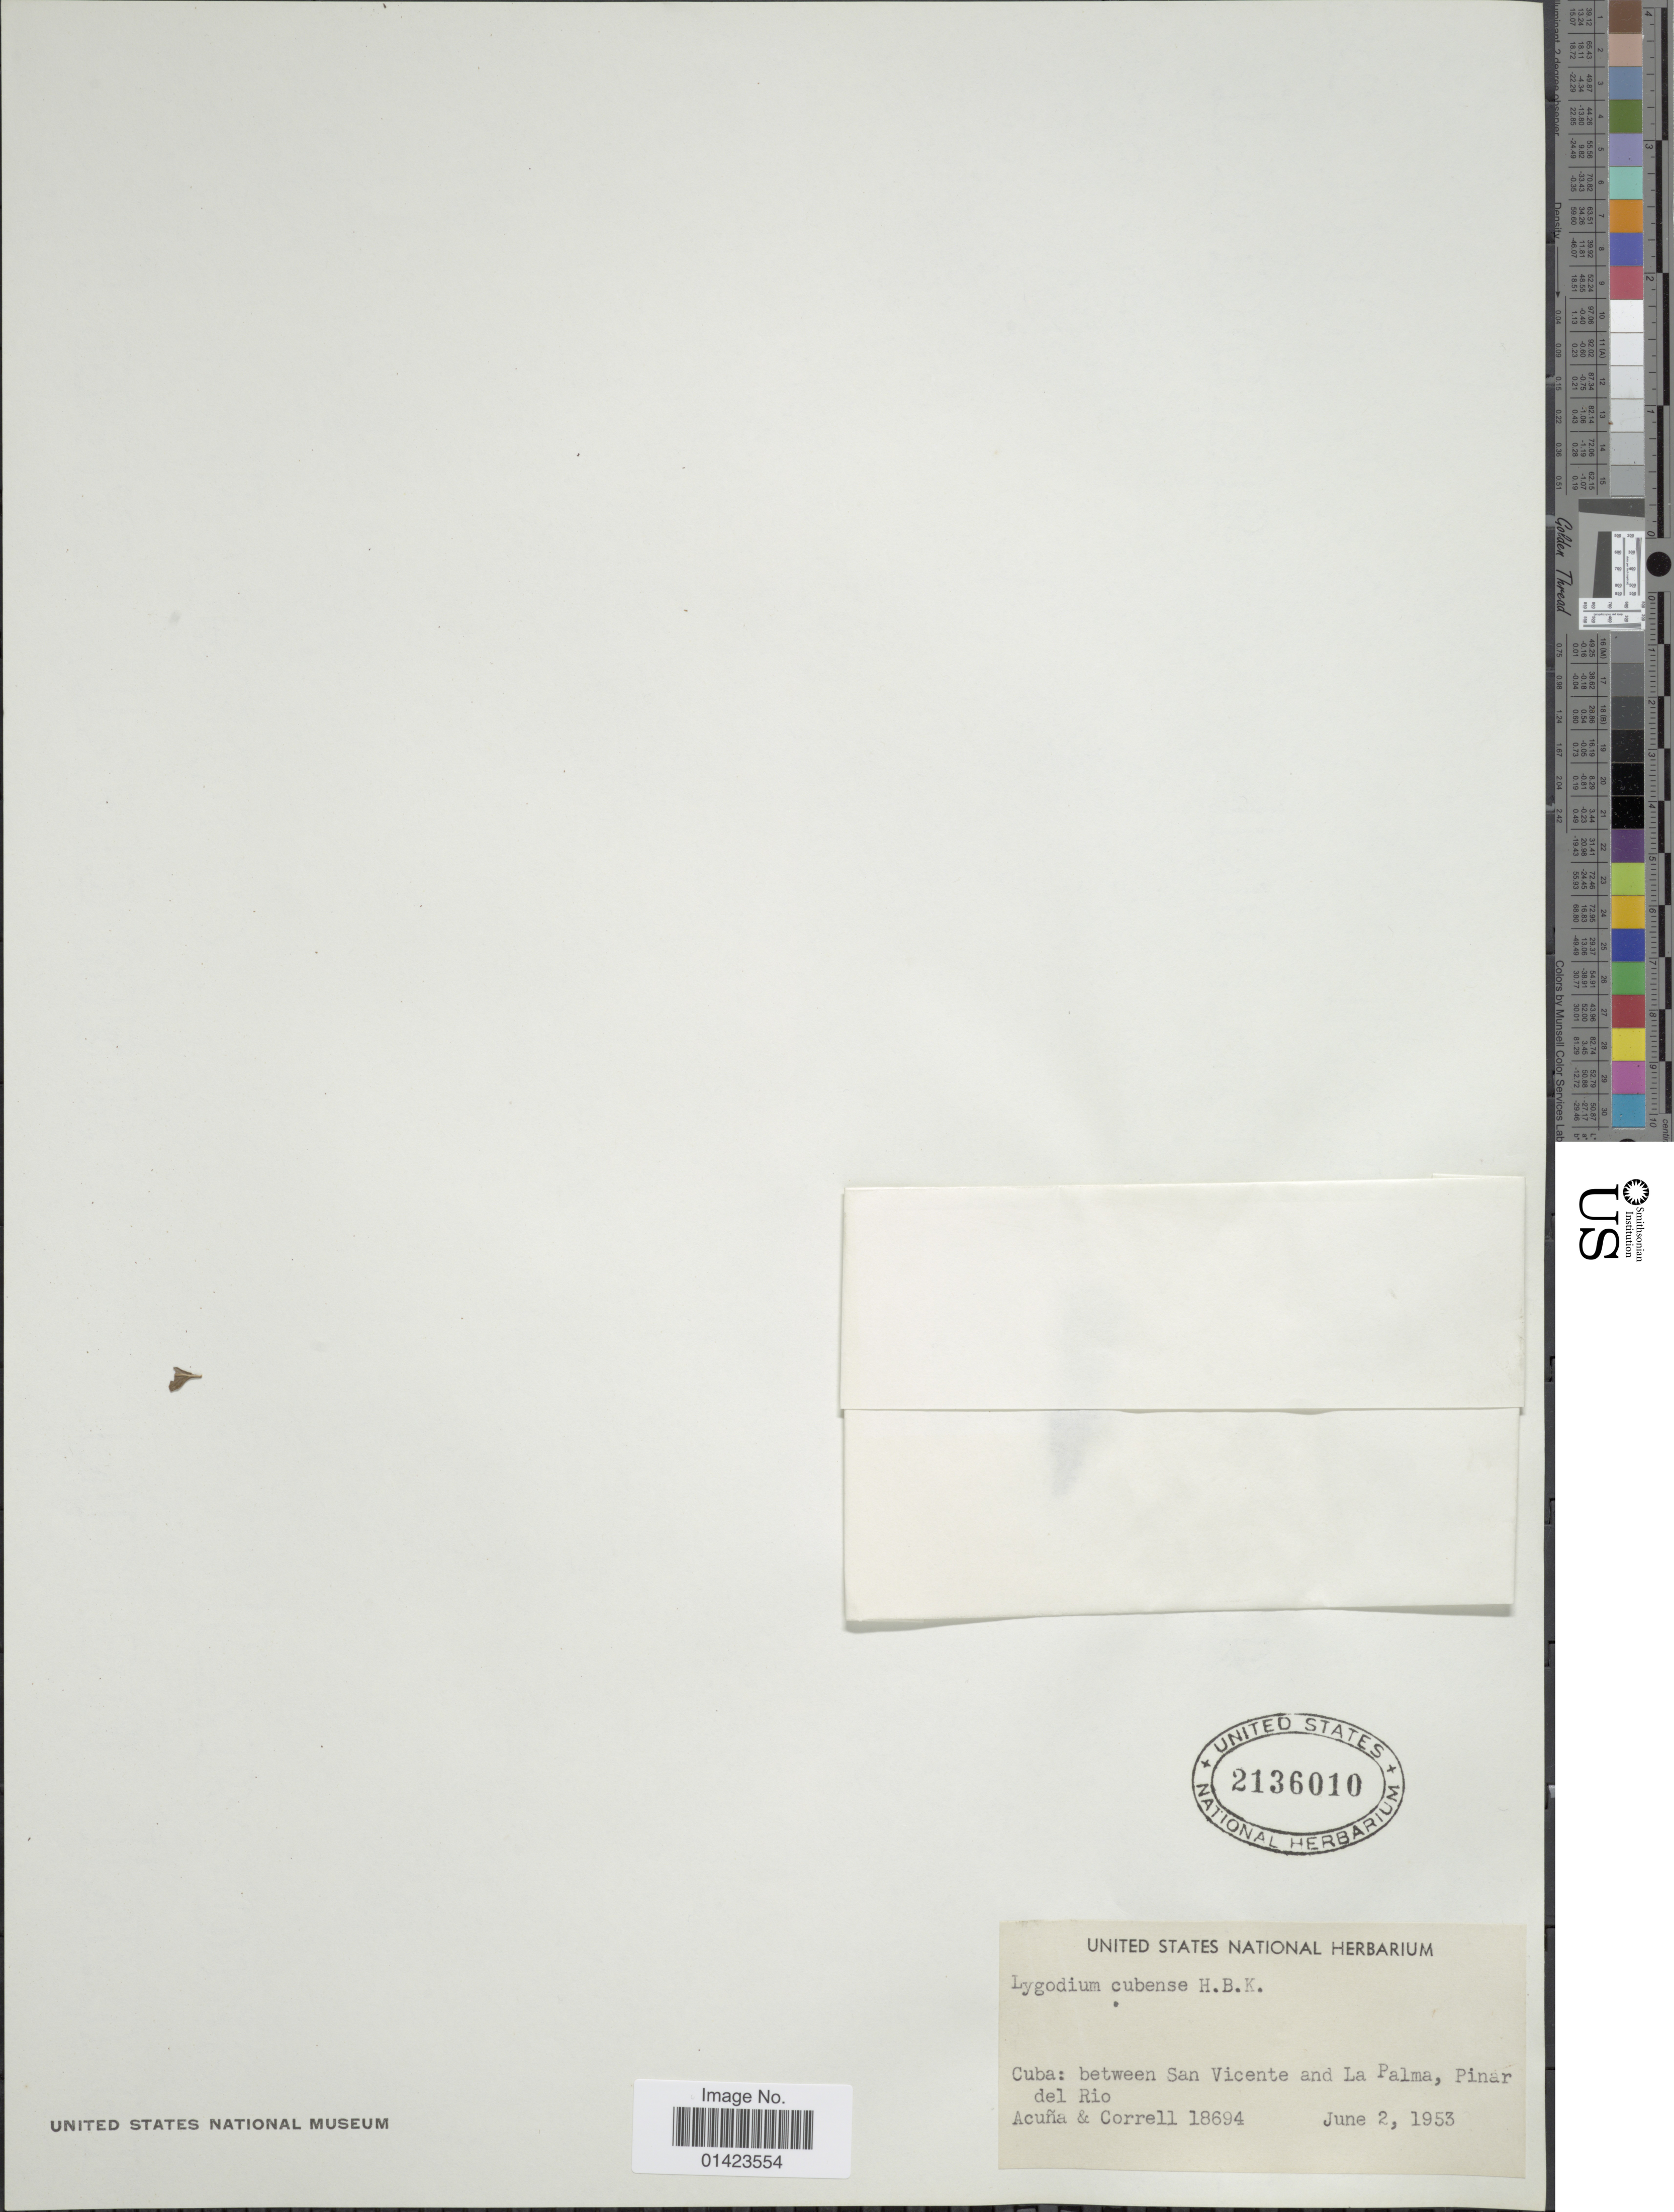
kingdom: Plantae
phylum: Tracheophyta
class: Polypodiopsida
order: Schizaeales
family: Lygodiaceae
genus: Lygodium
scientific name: Lygodium cubense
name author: Kunth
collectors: Acuña & -- Correll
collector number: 18694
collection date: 1953-06-02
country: Cuba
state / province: Pinar del Río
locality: Cuba: between San Vicente and La Palma, Pinar del Rio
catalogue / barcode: US 2136010